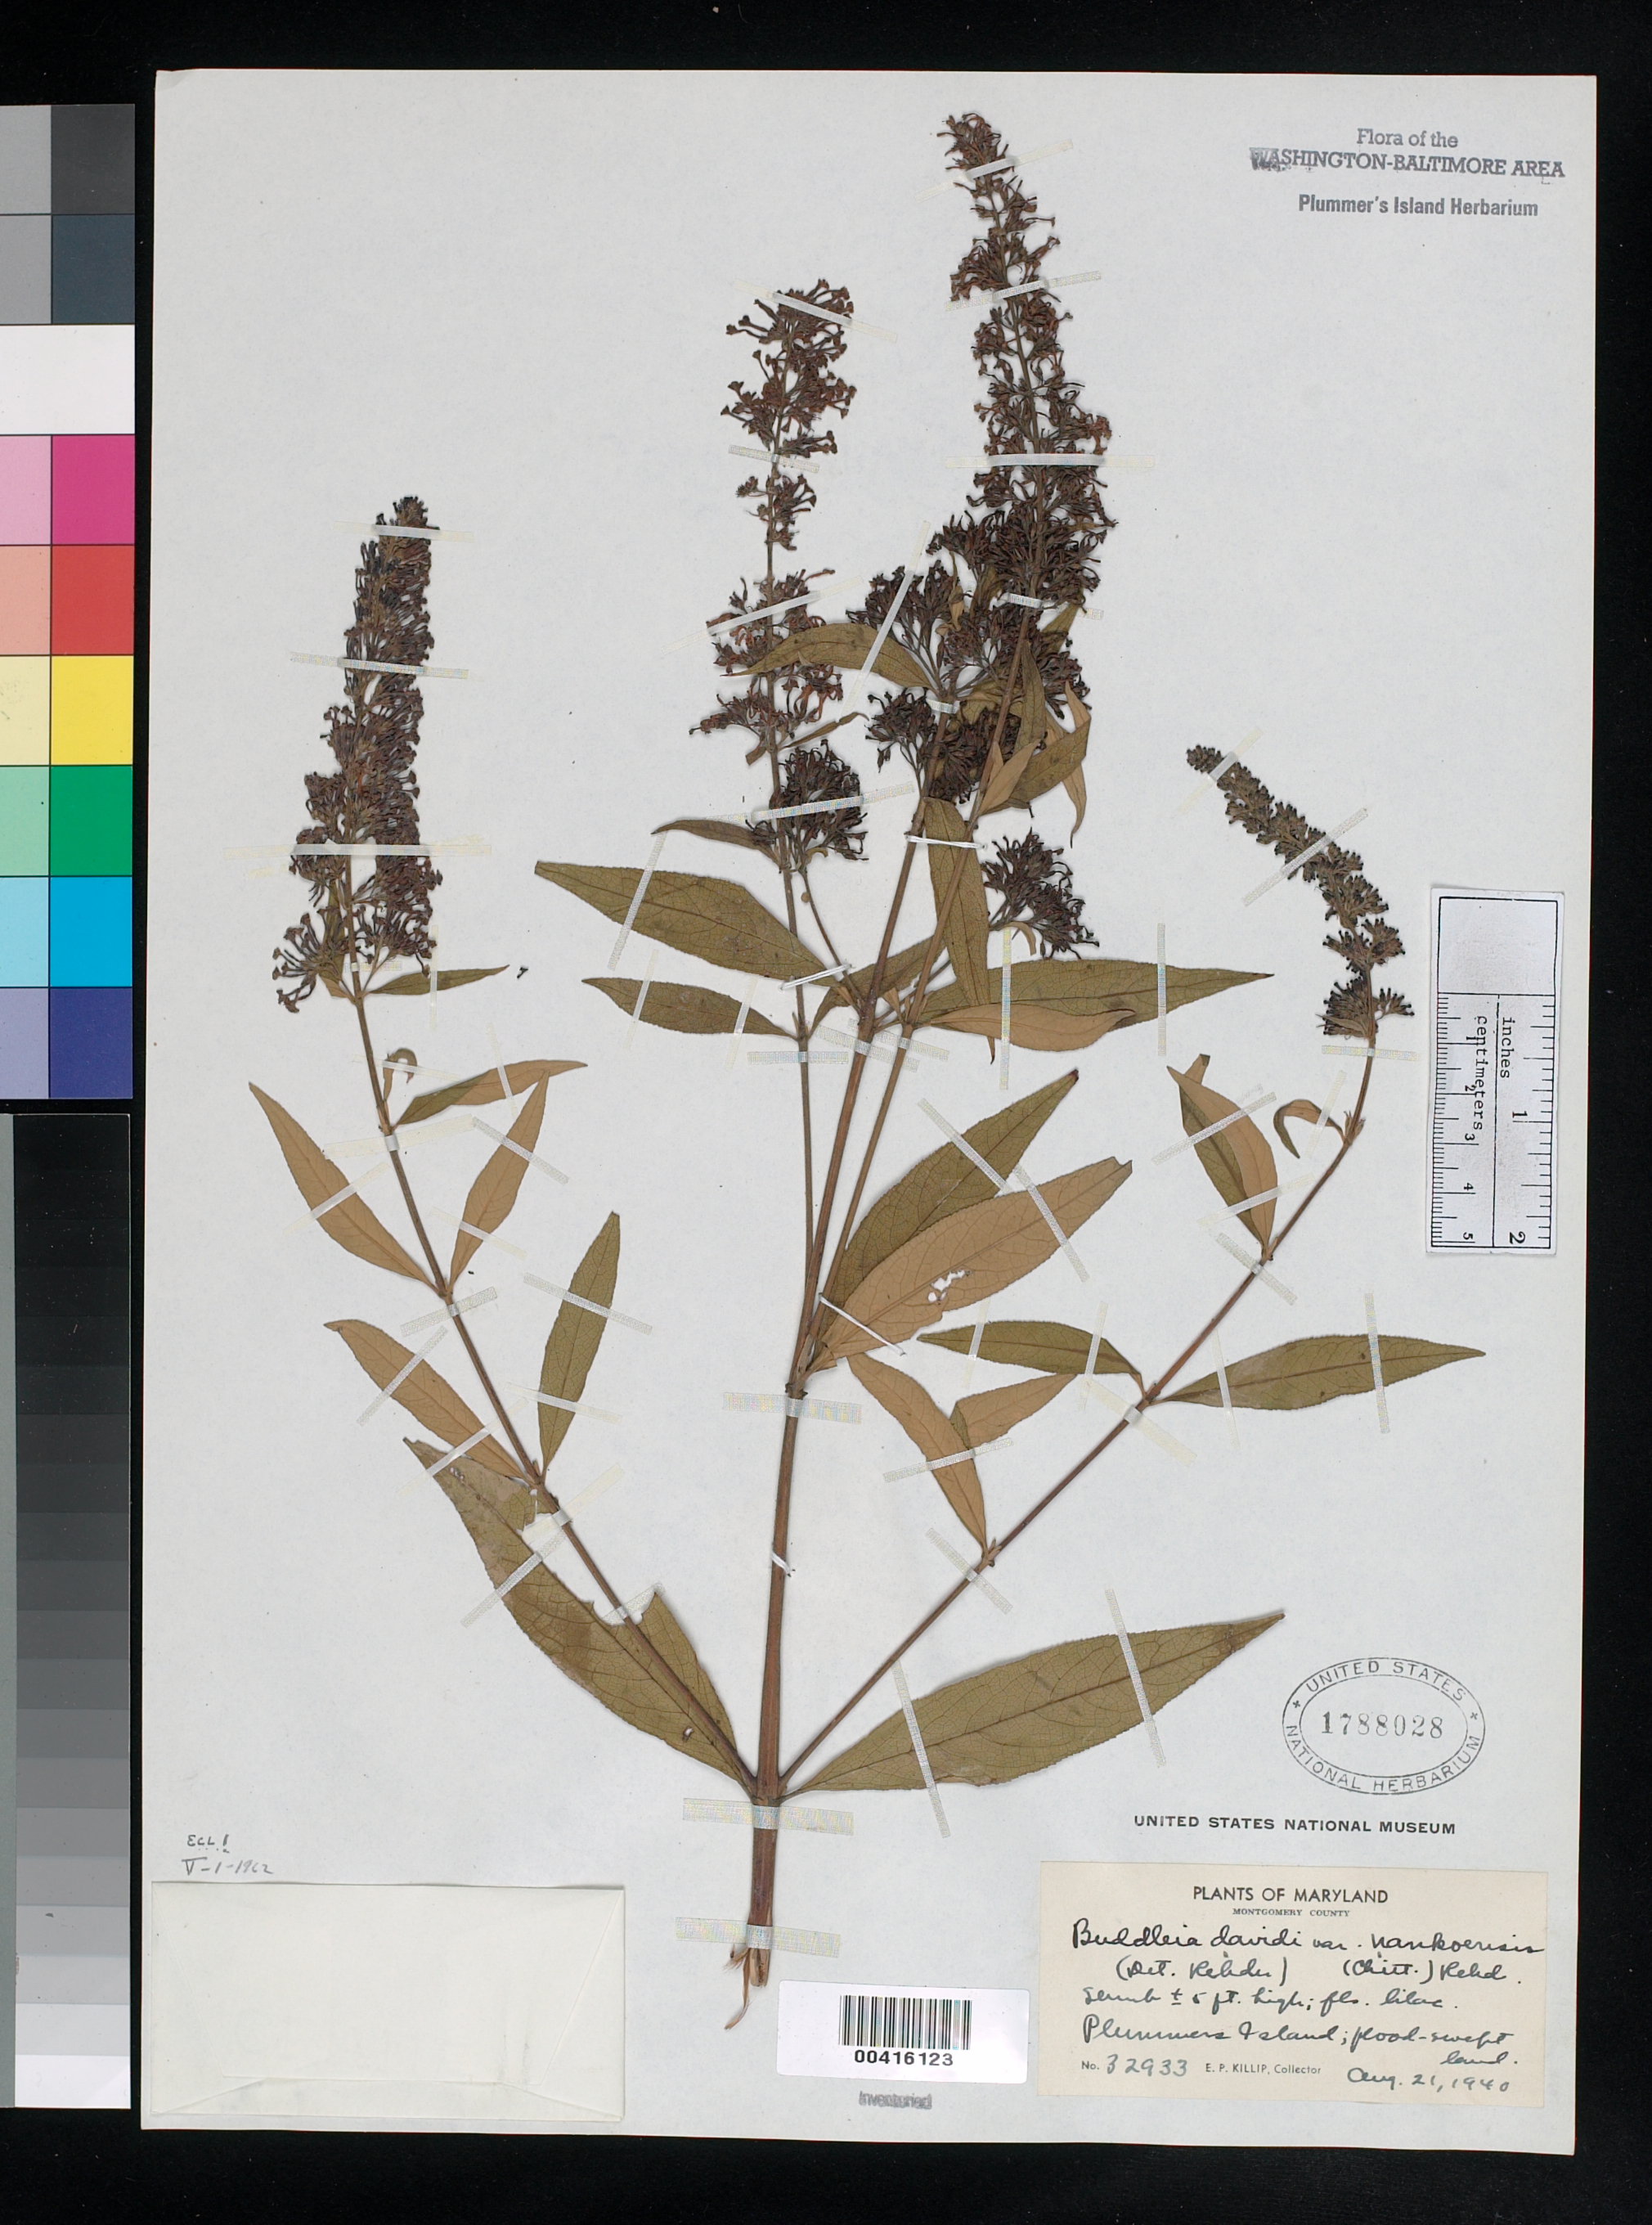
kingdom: Plantae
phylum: Tracheophyta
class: Magnoliopsida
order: Lamiales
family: Scrophulariaceae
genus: Buddleja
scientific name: Buddleja davidii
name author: Franch.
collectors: E. P. Killip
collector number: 32933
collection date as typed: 21 Aug 1940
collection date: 1940-08-21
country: United States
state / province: Maryland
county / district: Montgomery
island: Plummers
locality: Plummer's Island; flood-swept Land Plummers Island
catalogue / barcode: US 1788028